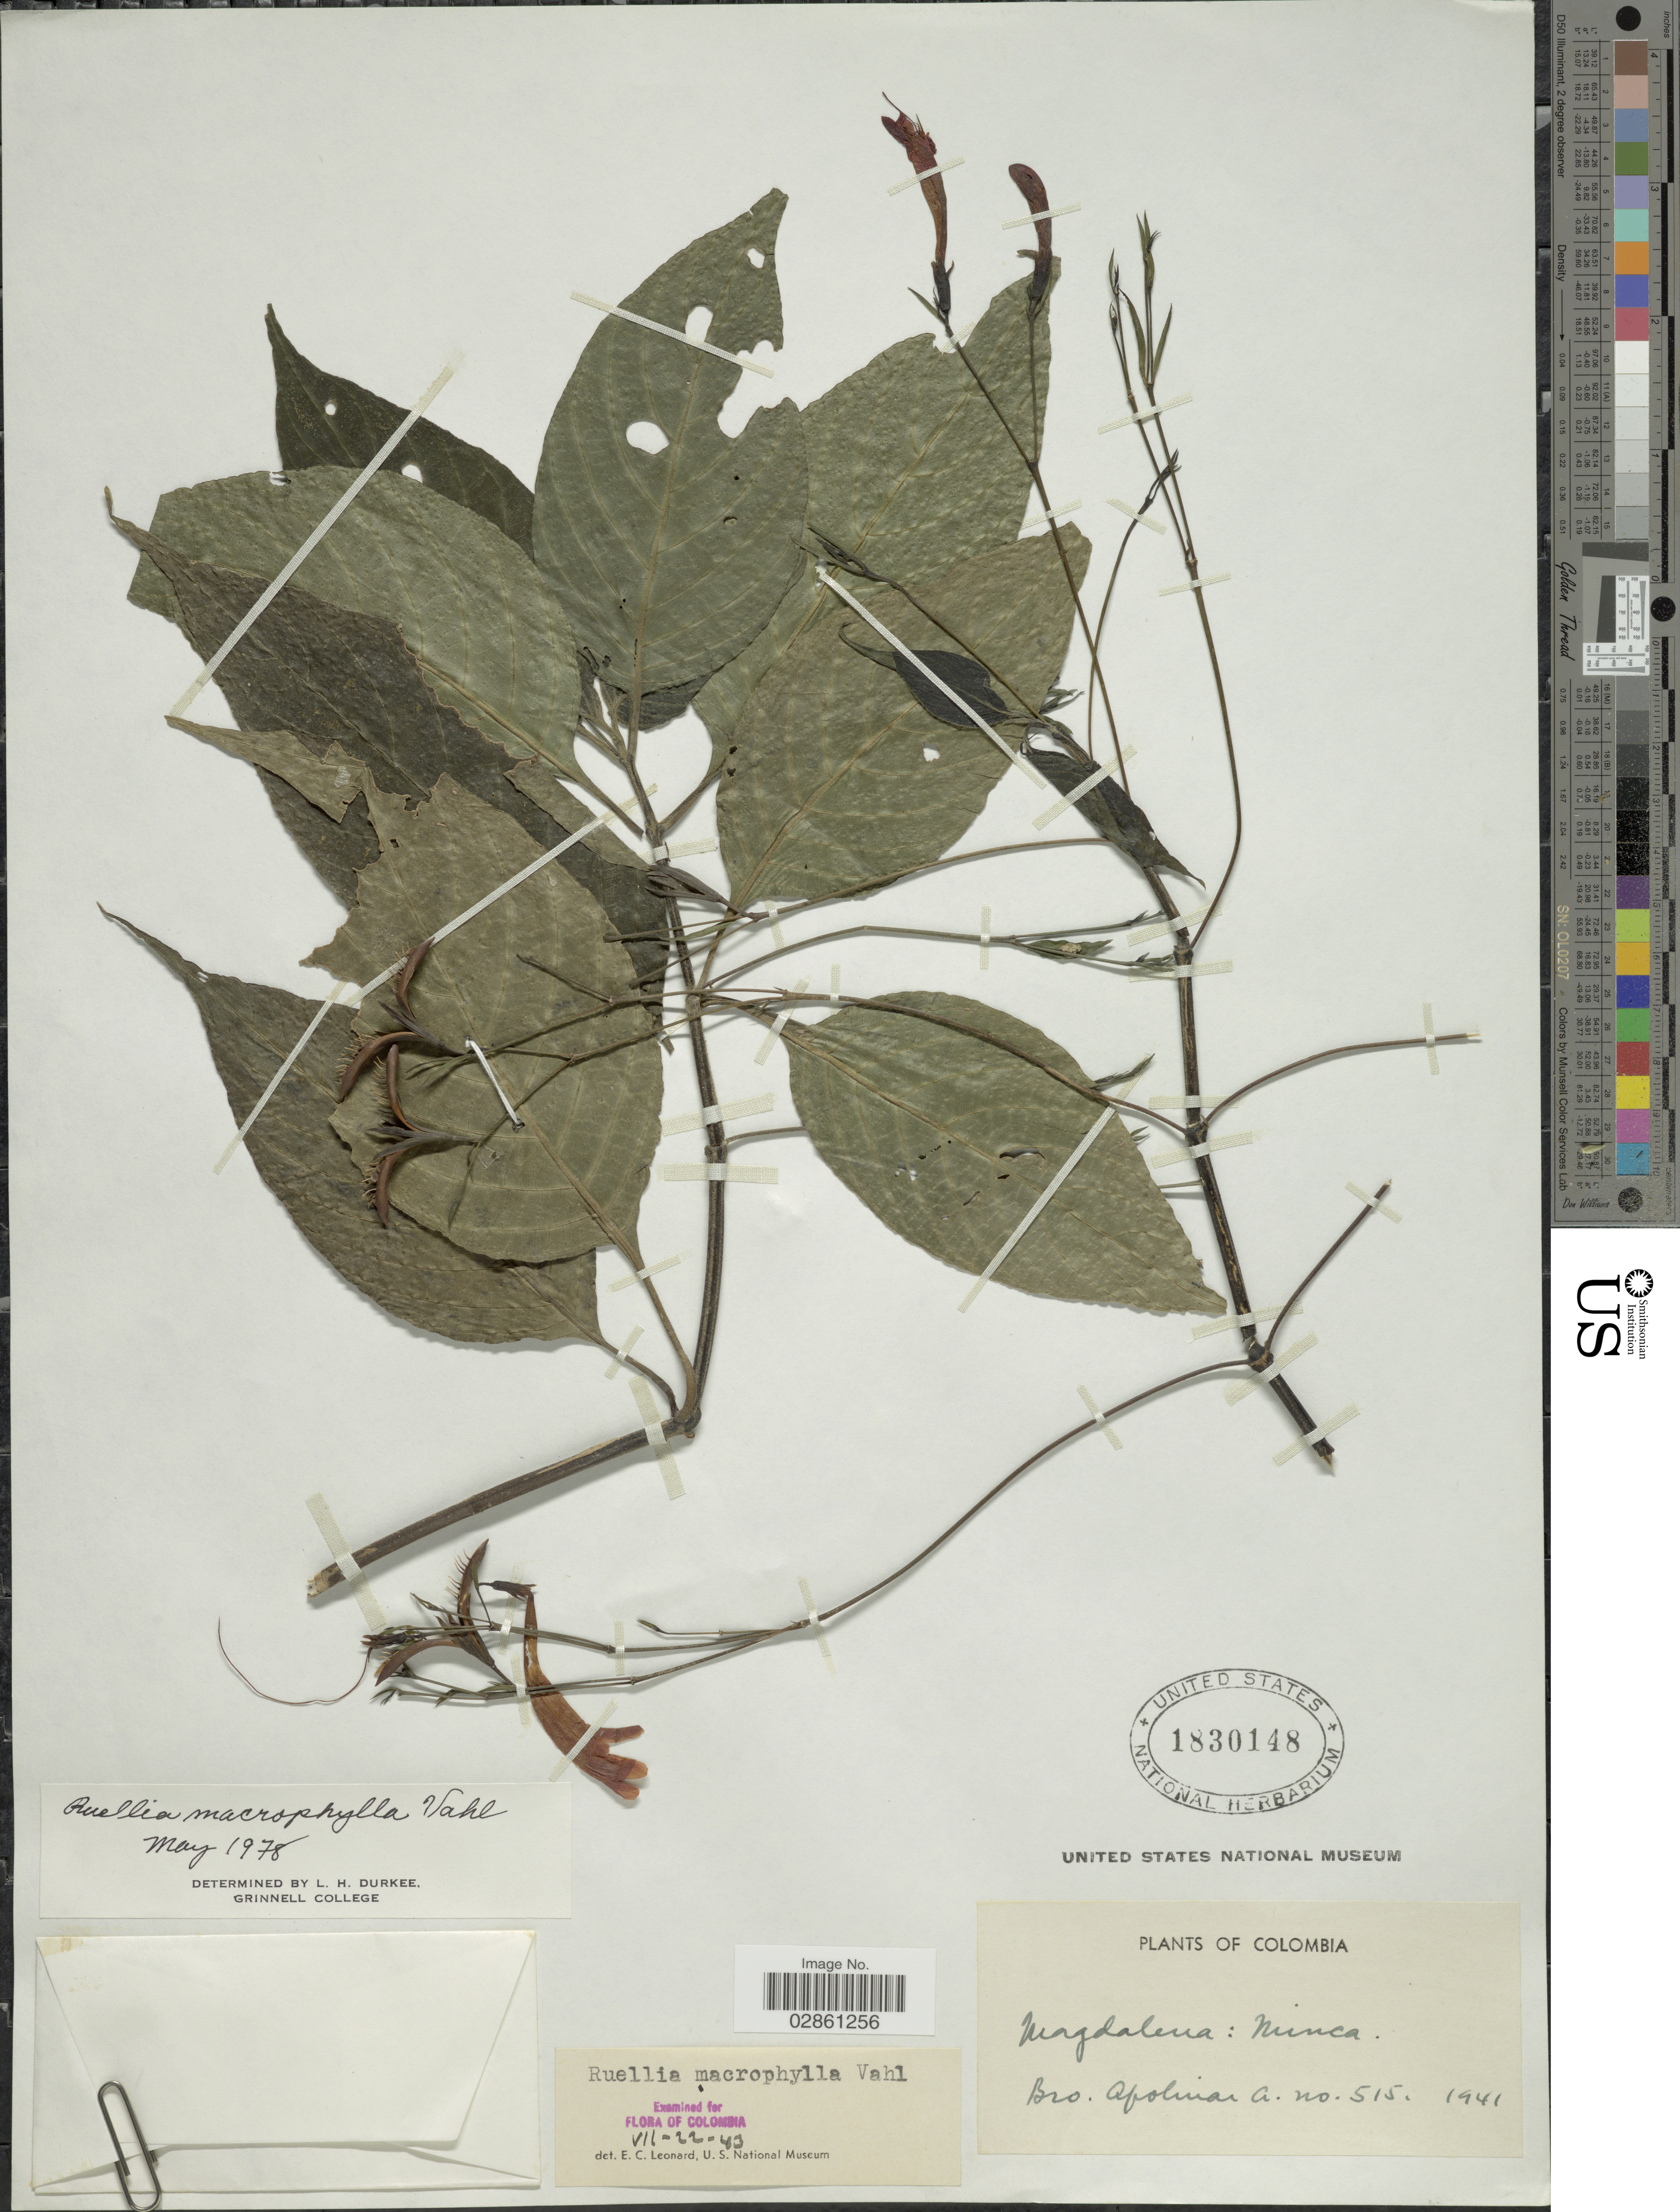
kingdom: Plantae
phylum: Tracheophyta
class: Magnoliopsida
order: Lamiales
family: Acanthaceae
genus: Ruellia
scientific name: Ruellia macrophylla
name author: Vahl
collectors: Bro. Apolinar A.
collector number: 515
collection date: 1941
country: Colombia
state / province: Magdalena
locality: Nunca.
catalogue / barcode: US 1830148